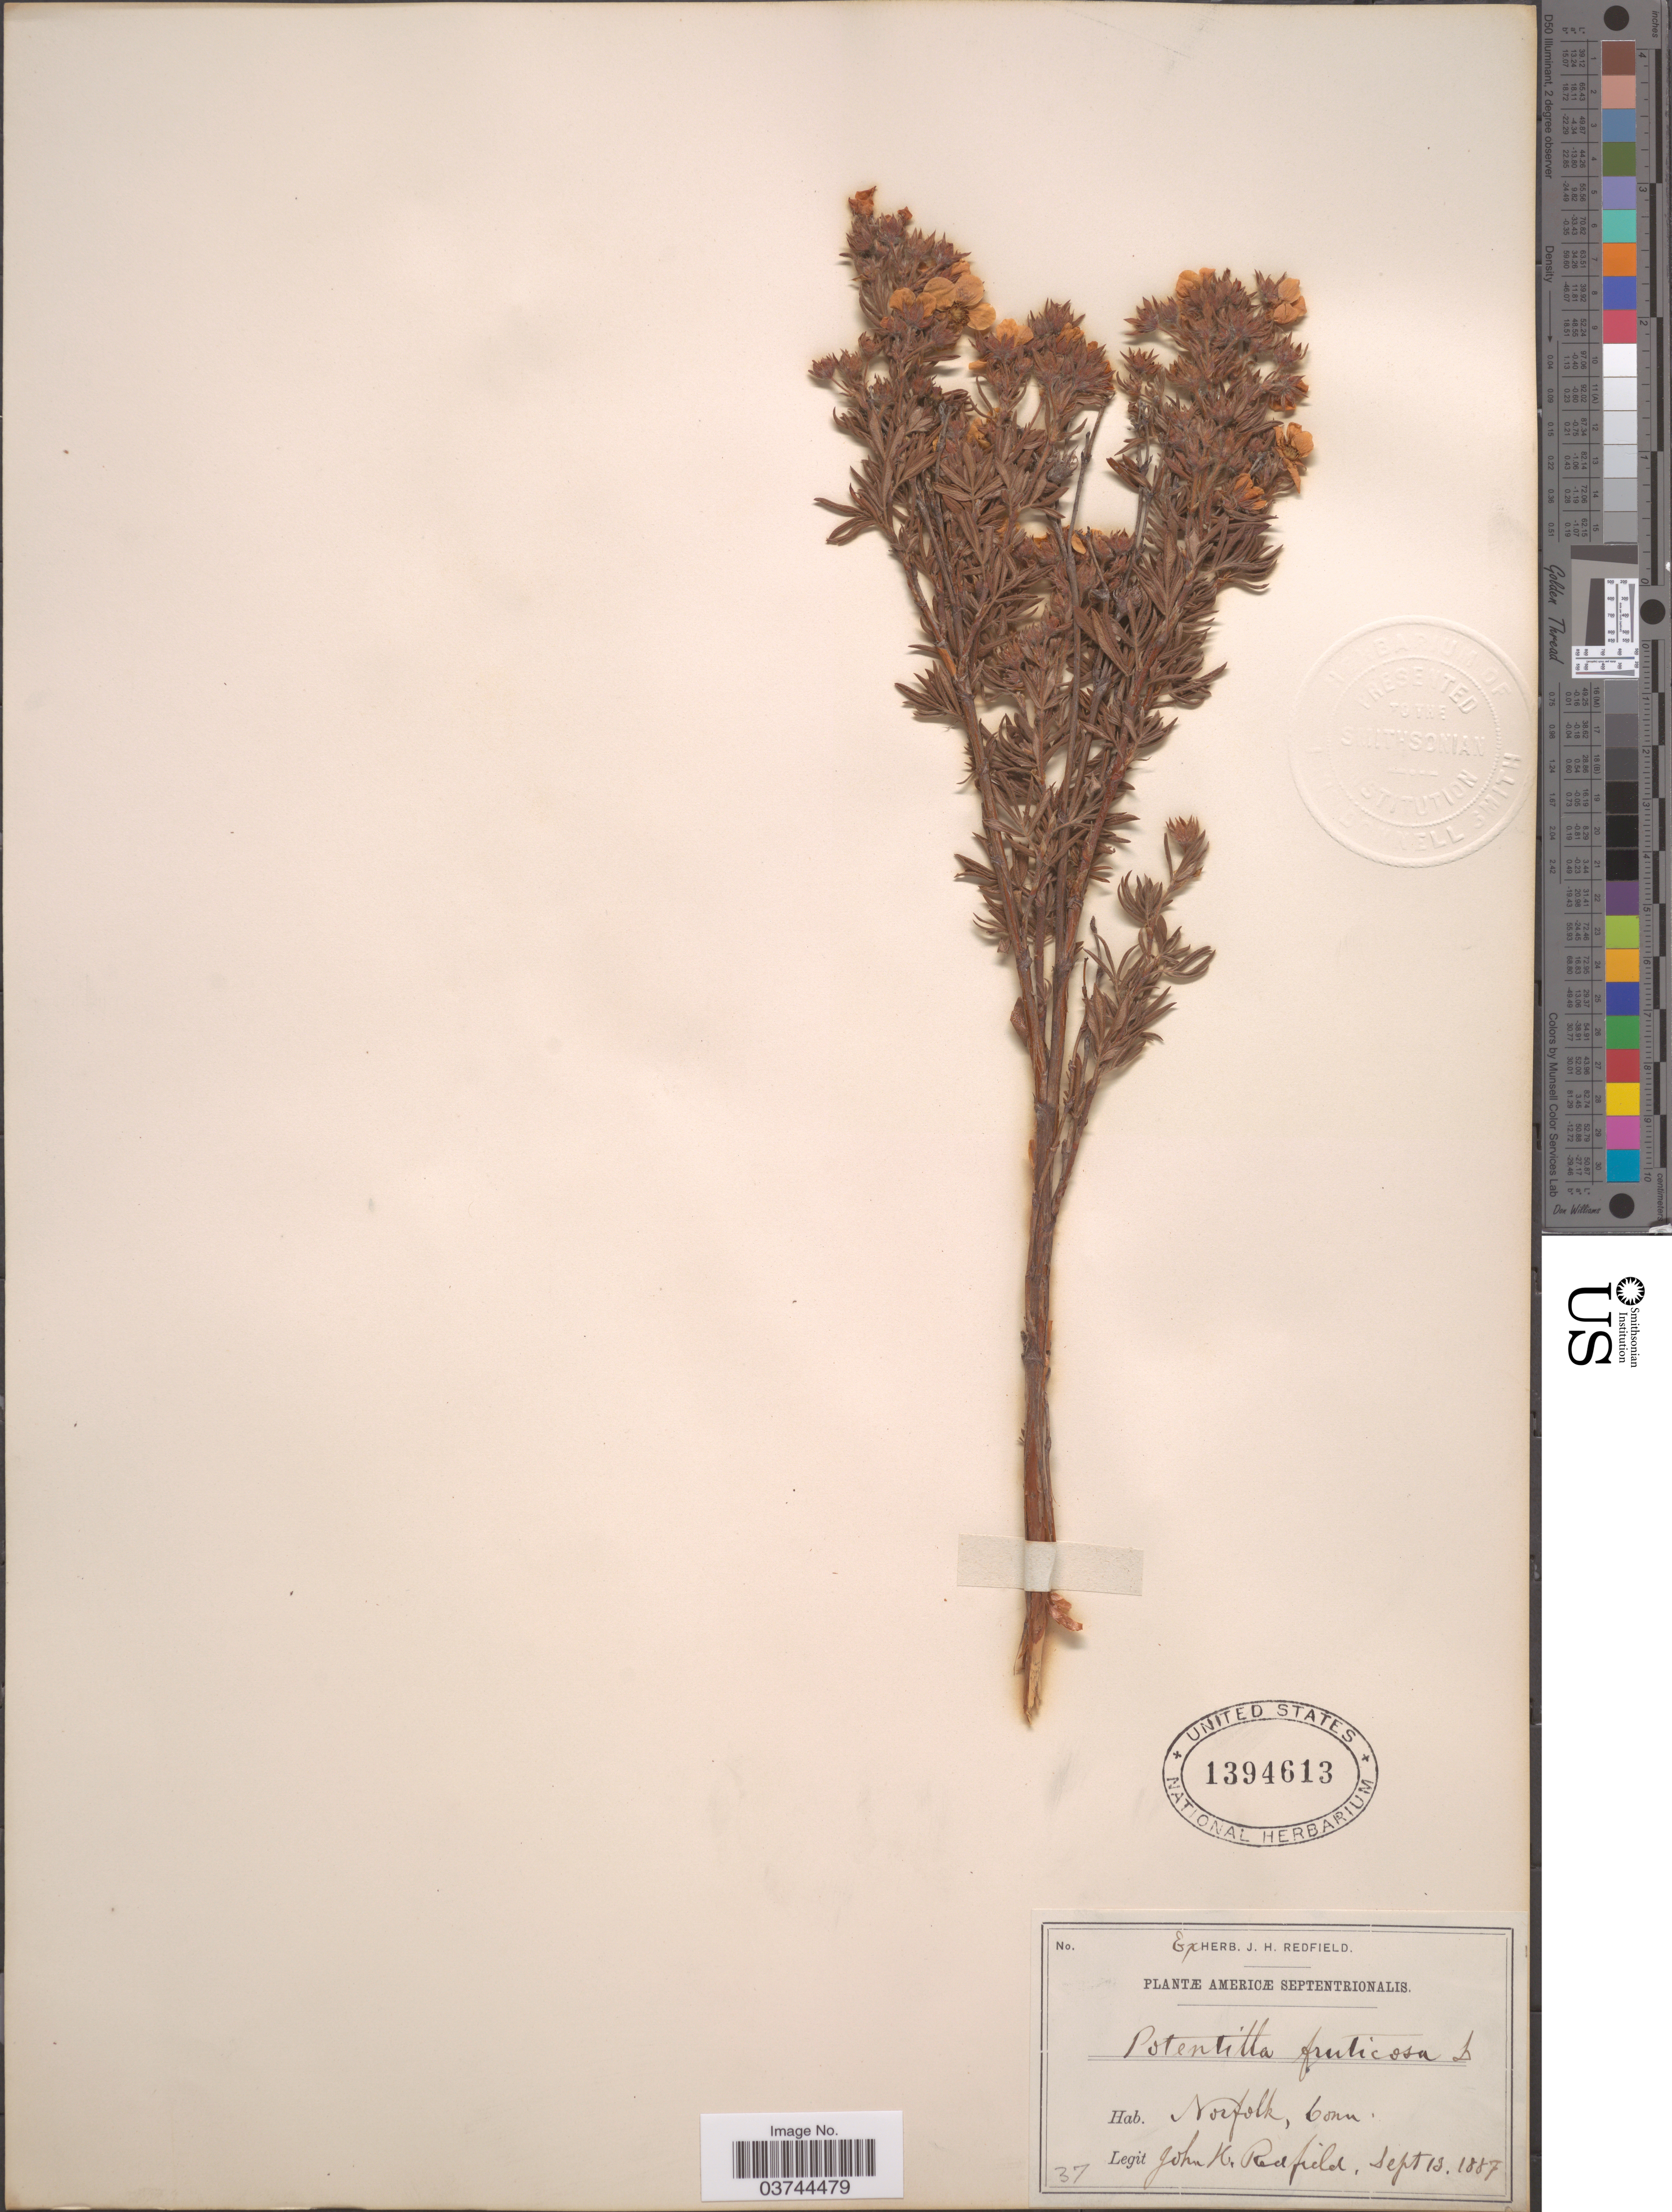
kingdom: Plantae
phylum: Tracheophyta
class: Magnoliopsida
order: Rosales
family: Rosaceae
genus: Dasiphora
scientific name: Dasiphora fruticosa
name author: (L.) Rydb.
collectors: J. Redfield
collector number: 37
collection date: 1887-09-13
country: United States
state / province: Connecticut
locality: Americæ Septentrionalis. Norfolk.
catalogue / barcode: US 1394613